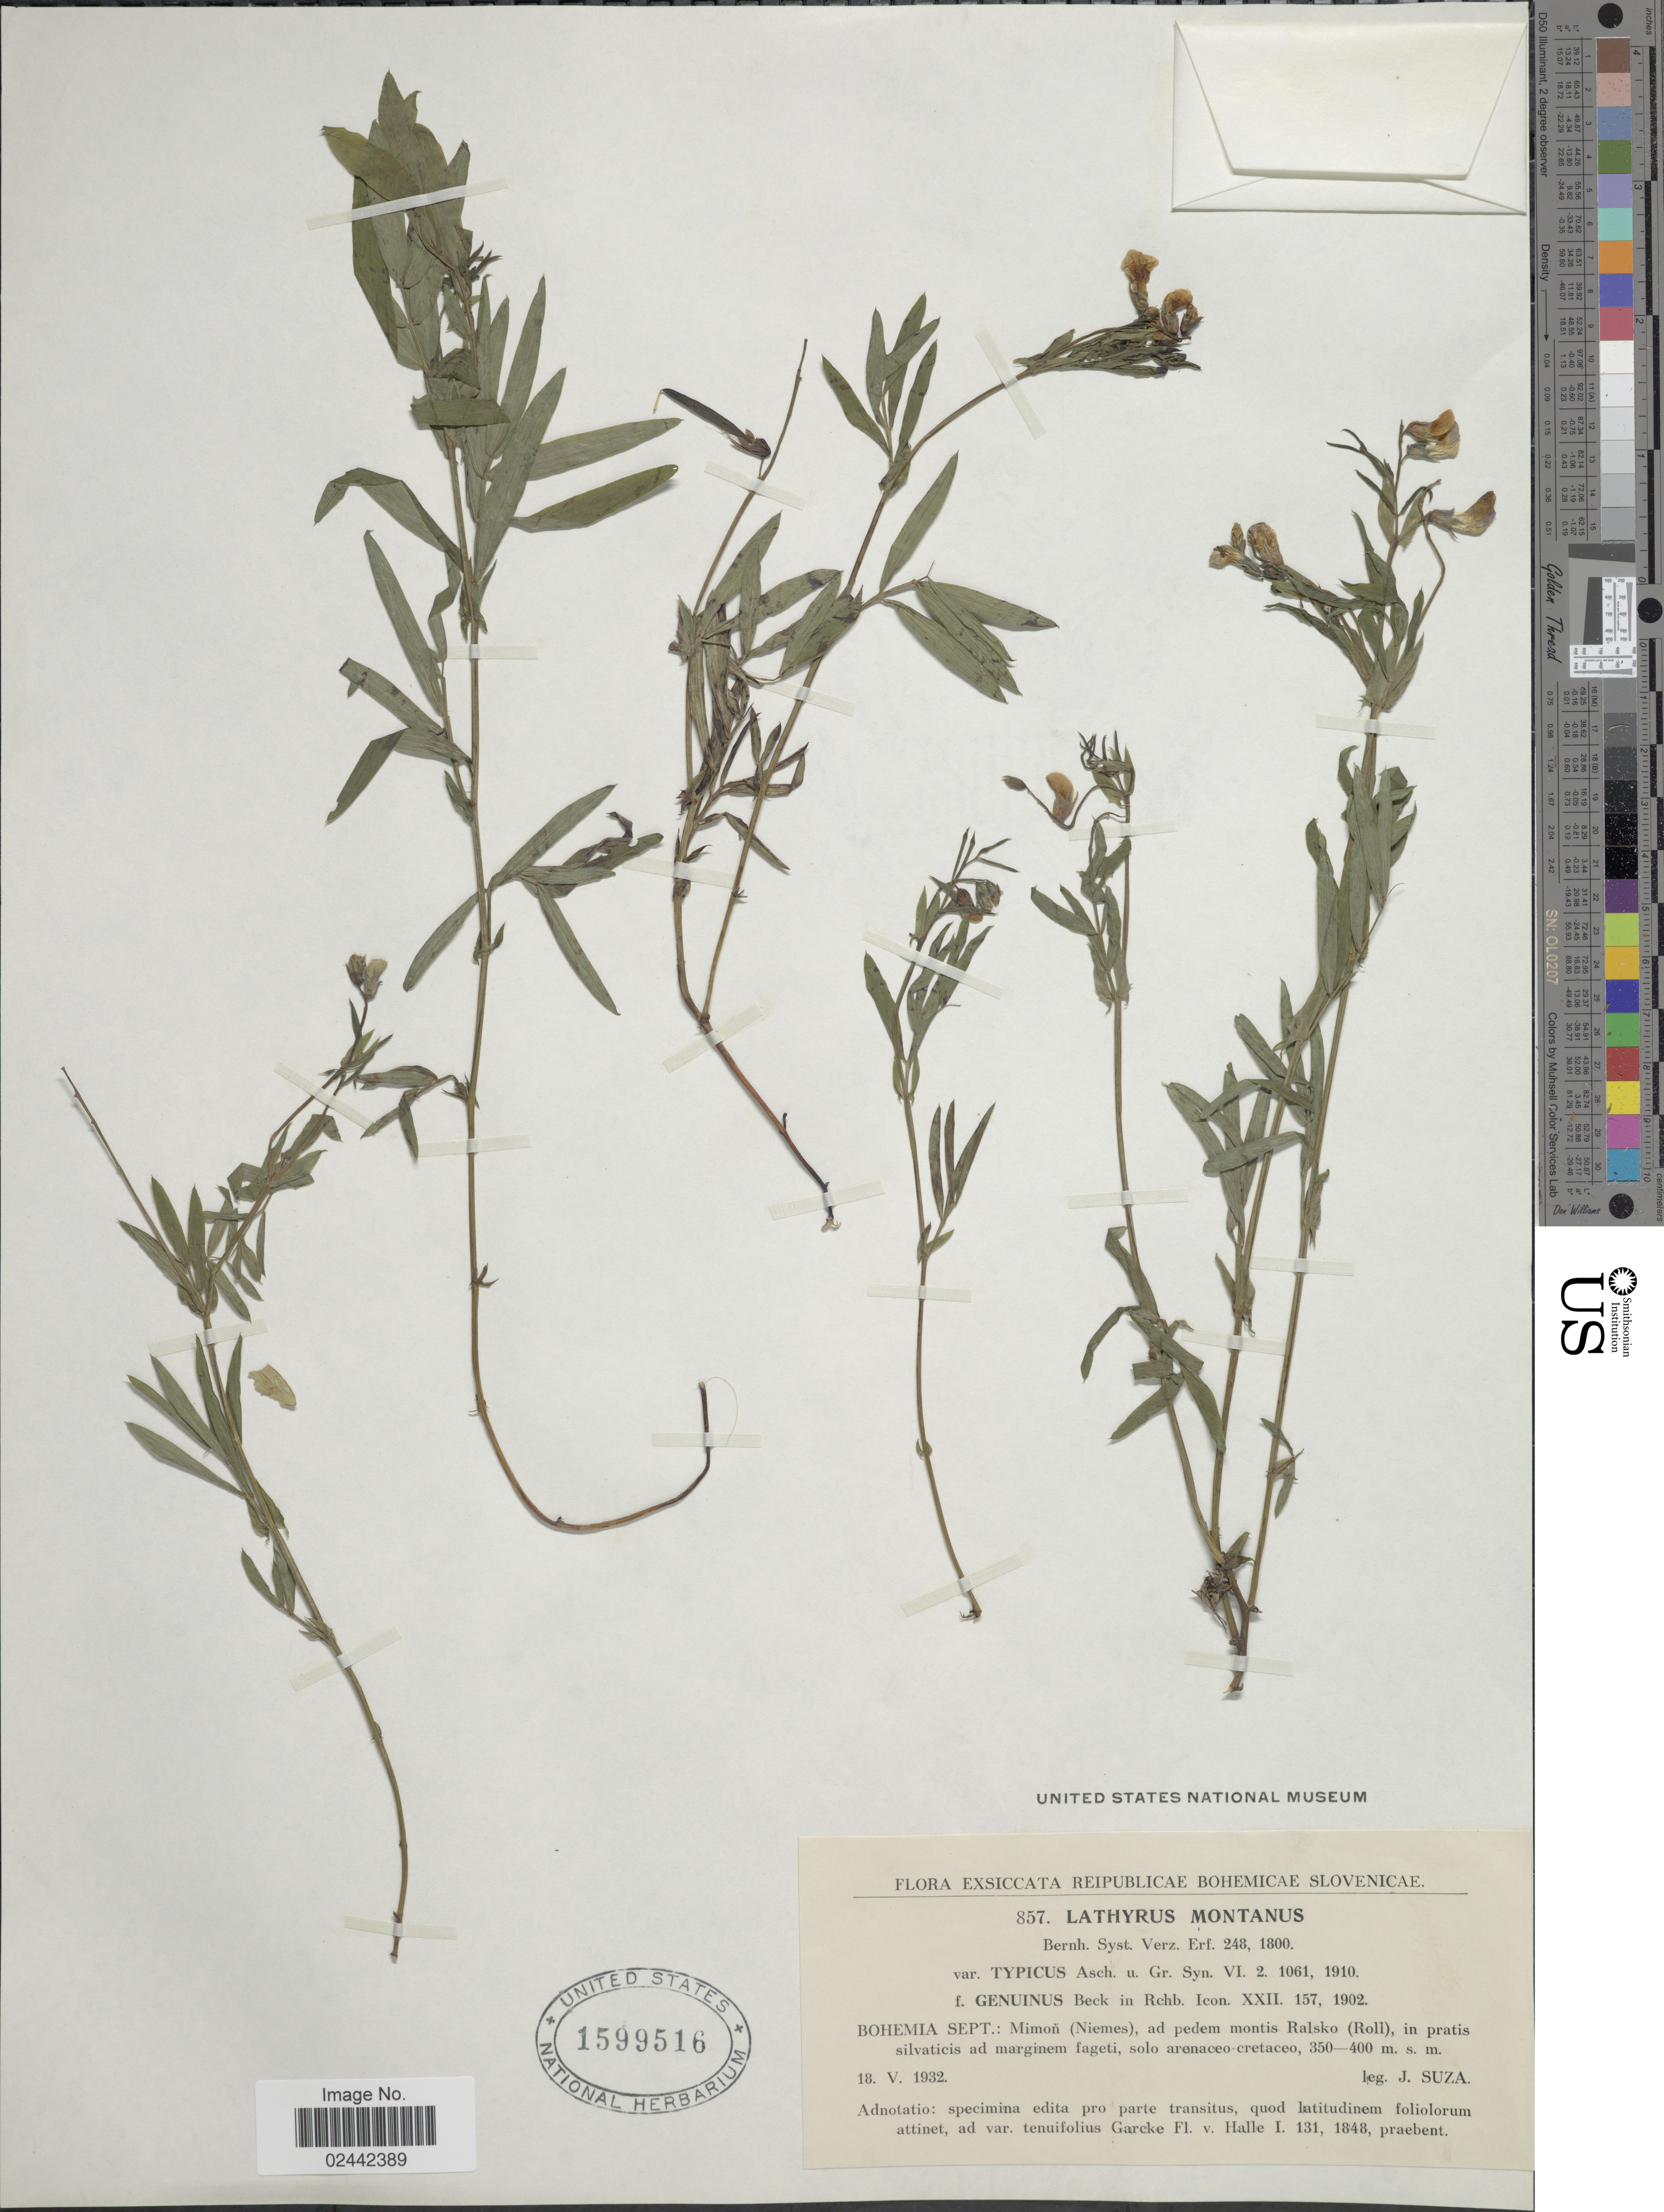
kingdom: Plantae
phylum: Tracheophyta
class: Magnoliopsida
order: Fabales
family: Fabaceae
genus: Lathyrus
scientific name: Lathyrus montanus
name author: Bernh.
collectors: J. Suza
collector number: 857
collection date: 1932-05-18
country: Czechia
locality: Reipublicae Bohemicae Slovenicae. Bohemia Sept.: Mimon (Niemes), ad pedem montis Ralsko (Roll), in pratis silvaticis ad marginem fageti, solo arenaceo -cretaceo.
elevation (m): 350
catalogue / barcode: US 1599516